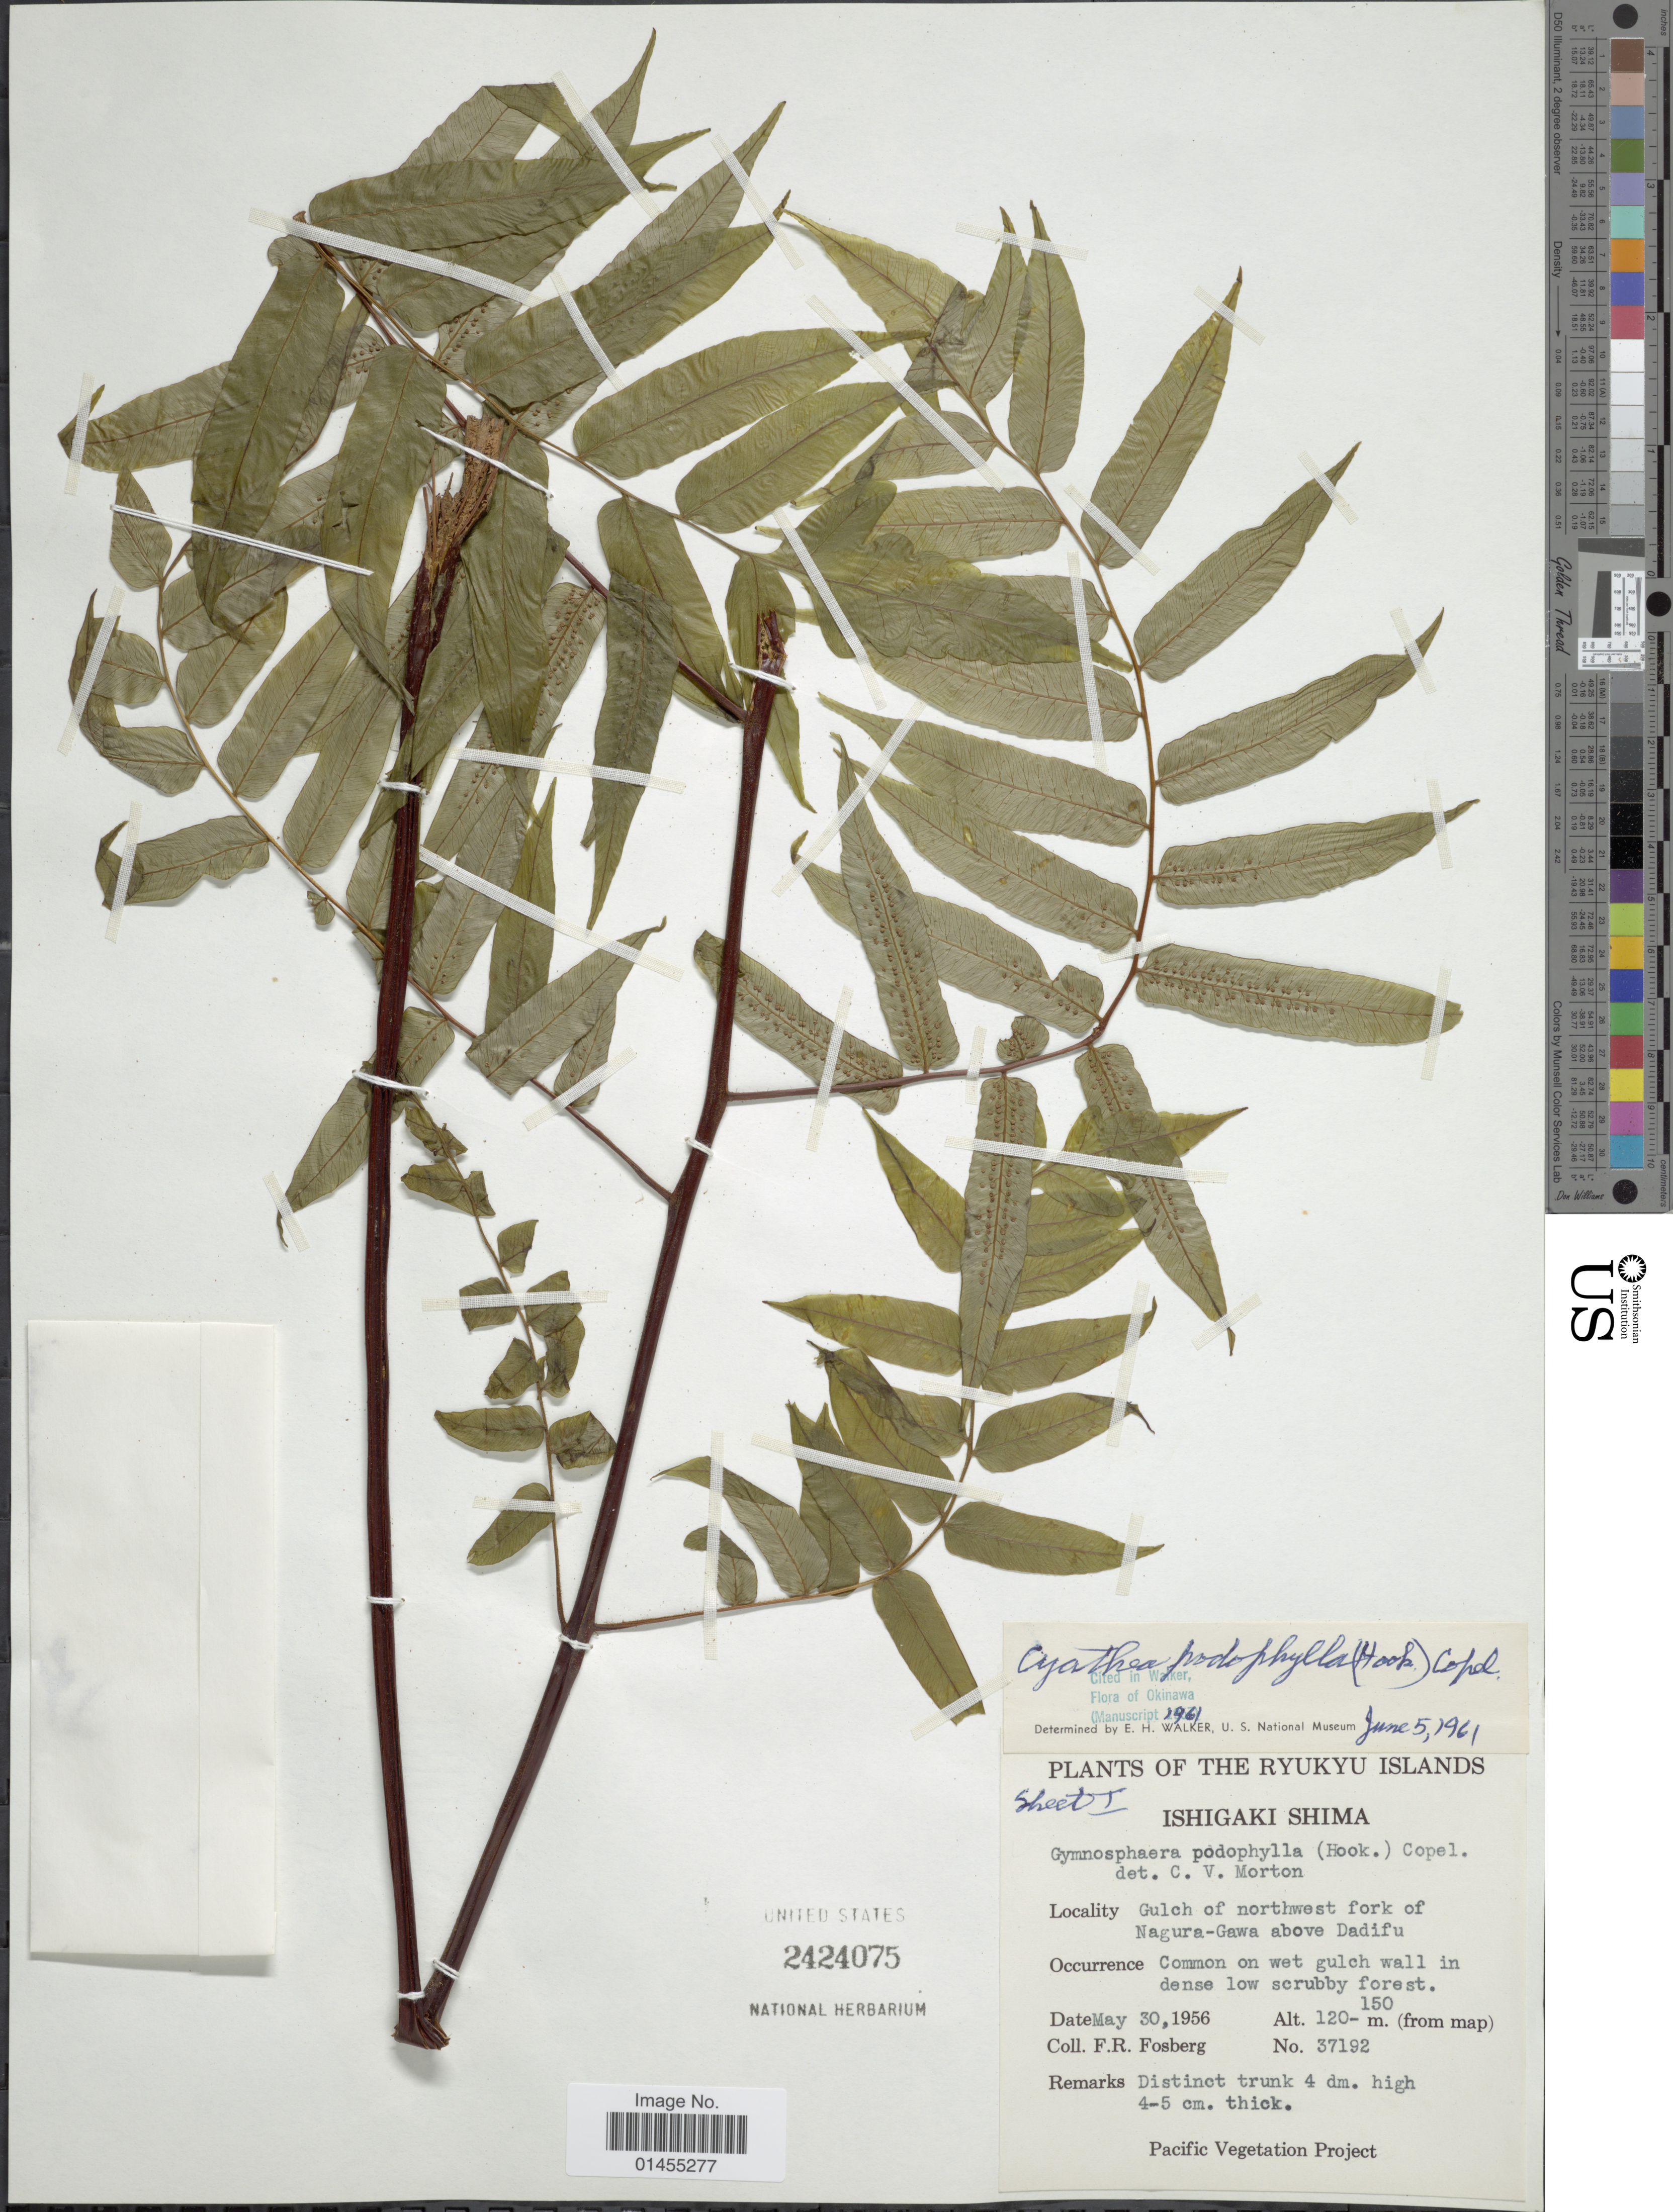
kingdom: Plantae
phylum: Tracheophyta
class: Polypodiopsida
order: Cyatheales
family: Cyatheaceae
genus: Alsophila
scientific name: Alsophila podophylla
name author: Hook.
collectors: F. R. Fosberg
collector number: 37192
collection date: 1956-05-30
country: Japan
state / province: Okinawa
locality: Ryukyu Islands, Ishigaki Shima, Gulch of northwest fork of Nagura-Gawa above Dadifu.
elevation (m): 120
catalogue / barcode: US 2424075